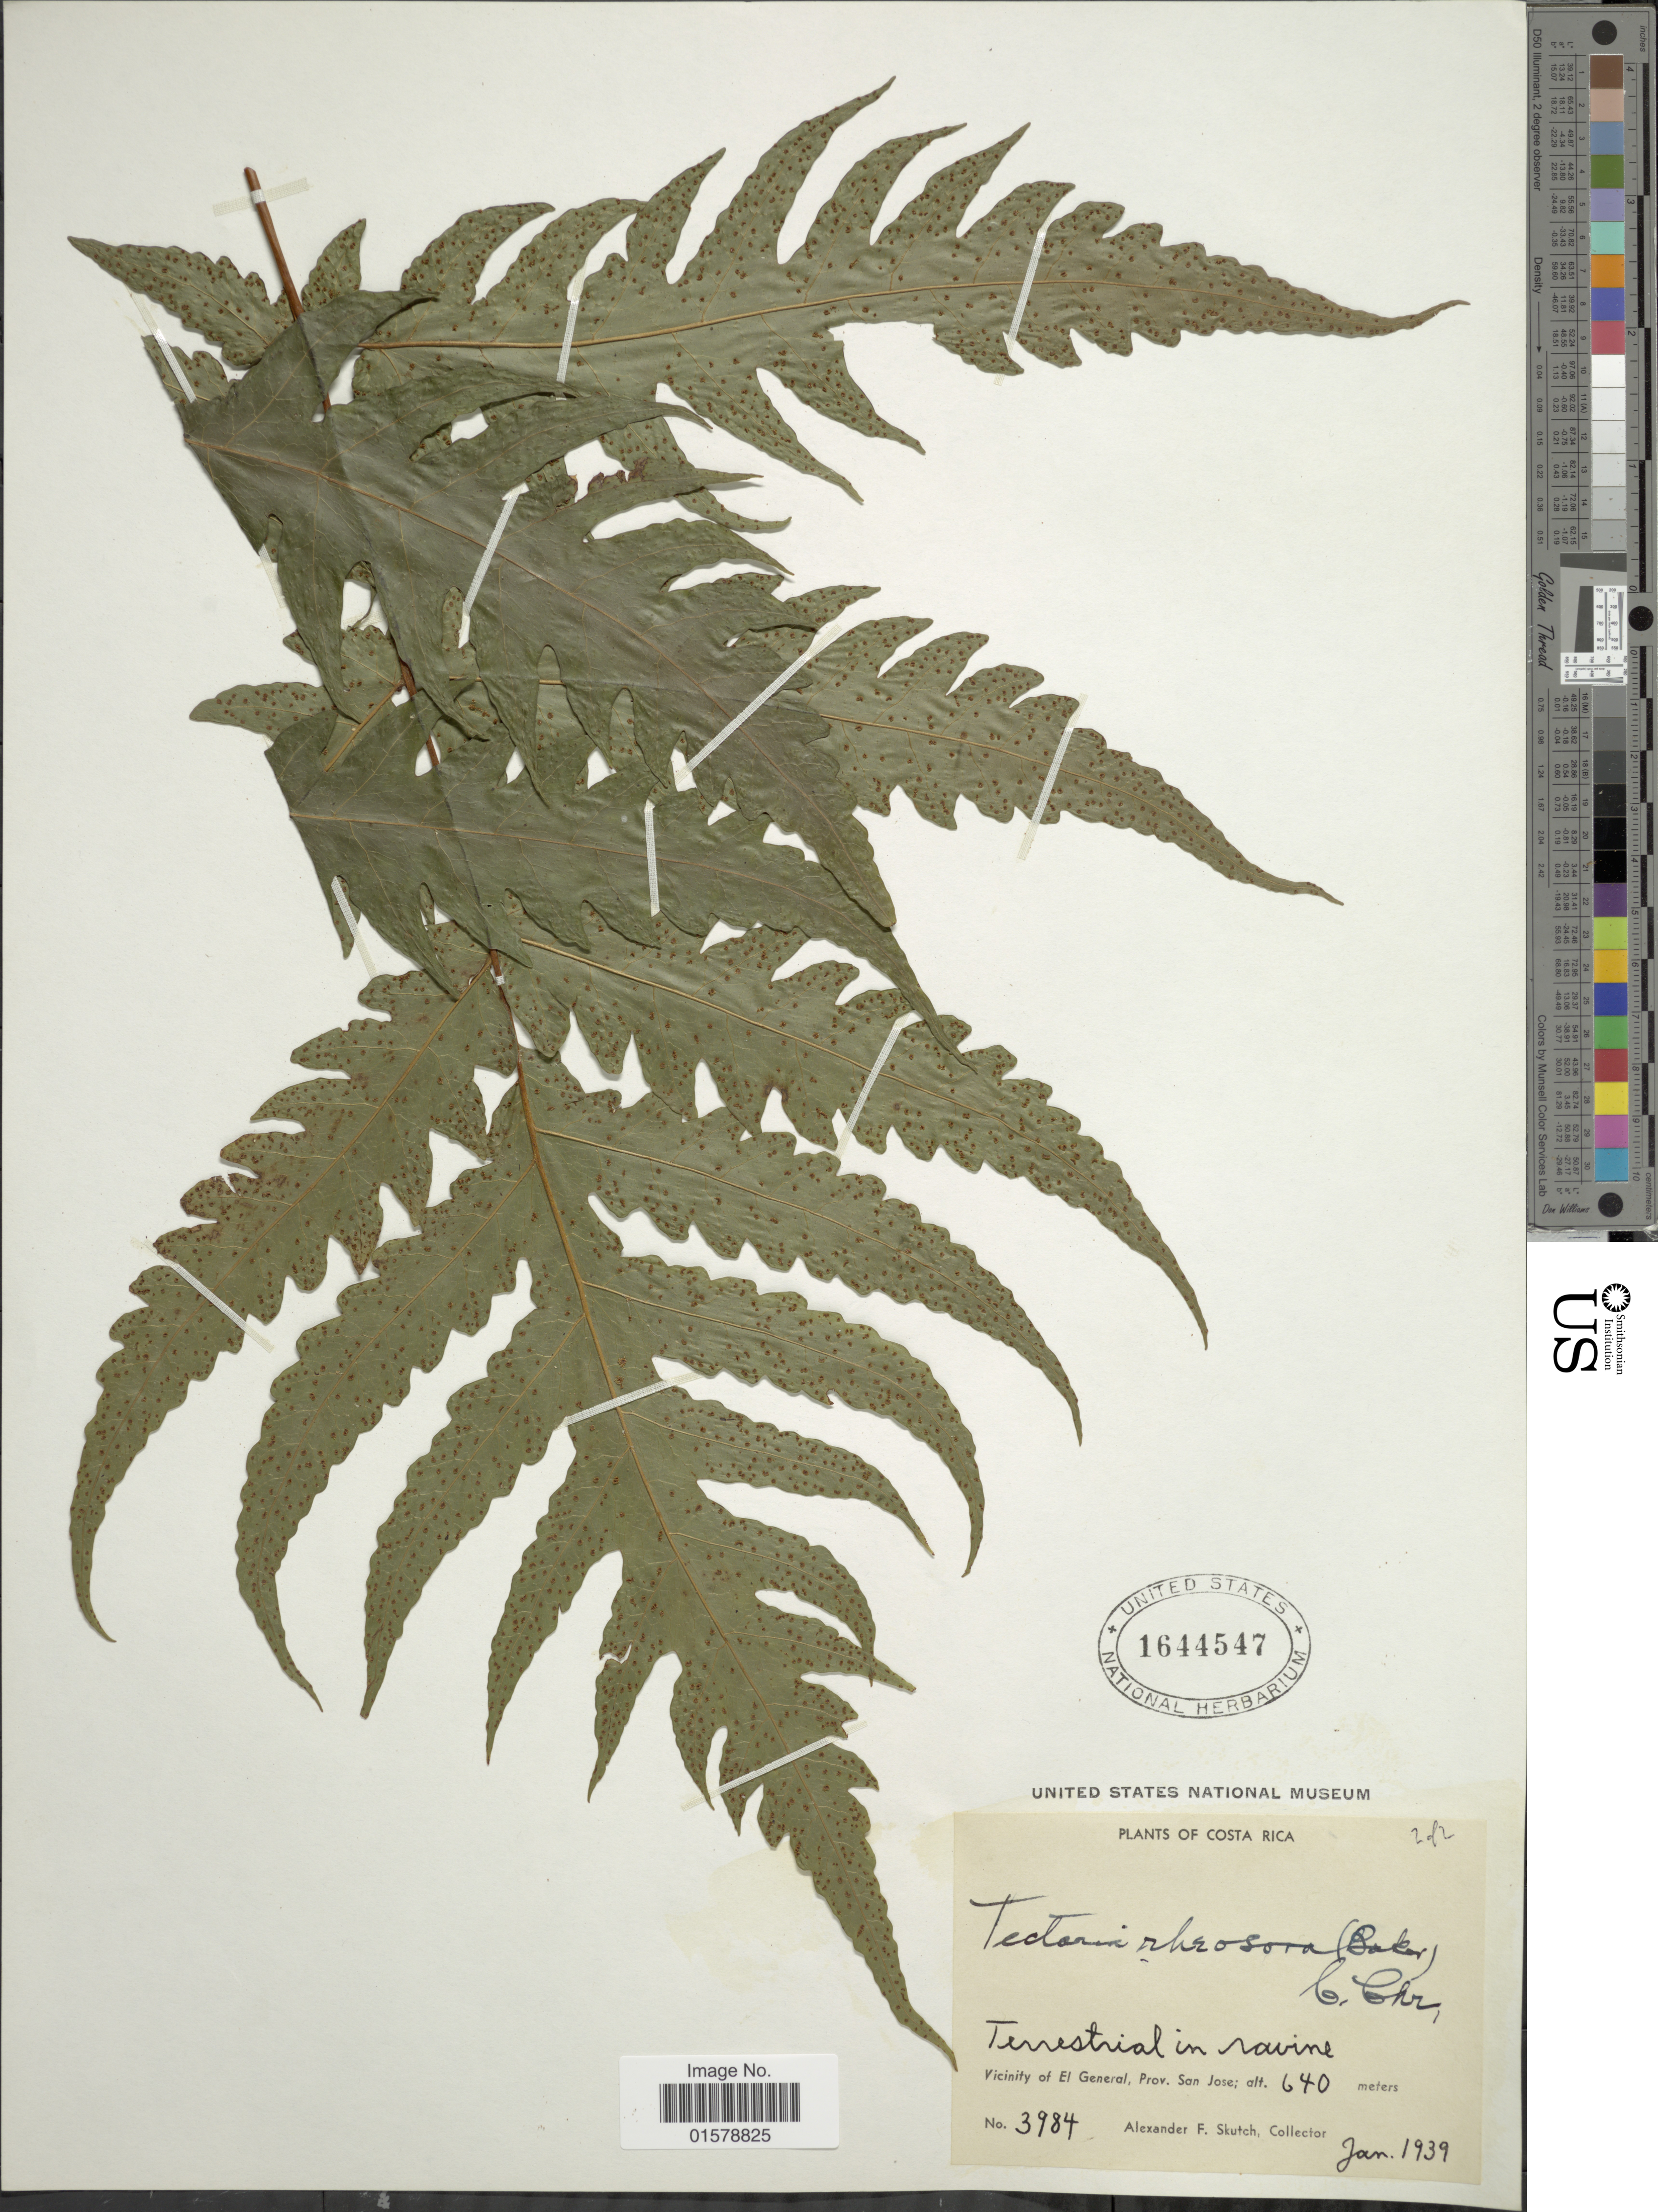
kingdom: Plantae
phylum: Tracheophyta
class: Polypodiopsida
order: Polypodiales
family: Tectariaceae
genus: Tectaria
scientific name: Tectaria rivalis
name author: (Mett. ex Kuhn) C. Chr.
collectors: A. F. Skutch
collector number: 3984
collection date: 1939-01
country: Costa Rica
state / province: San José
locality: Vicinity of El General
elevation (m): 640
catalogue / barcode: US 1644547